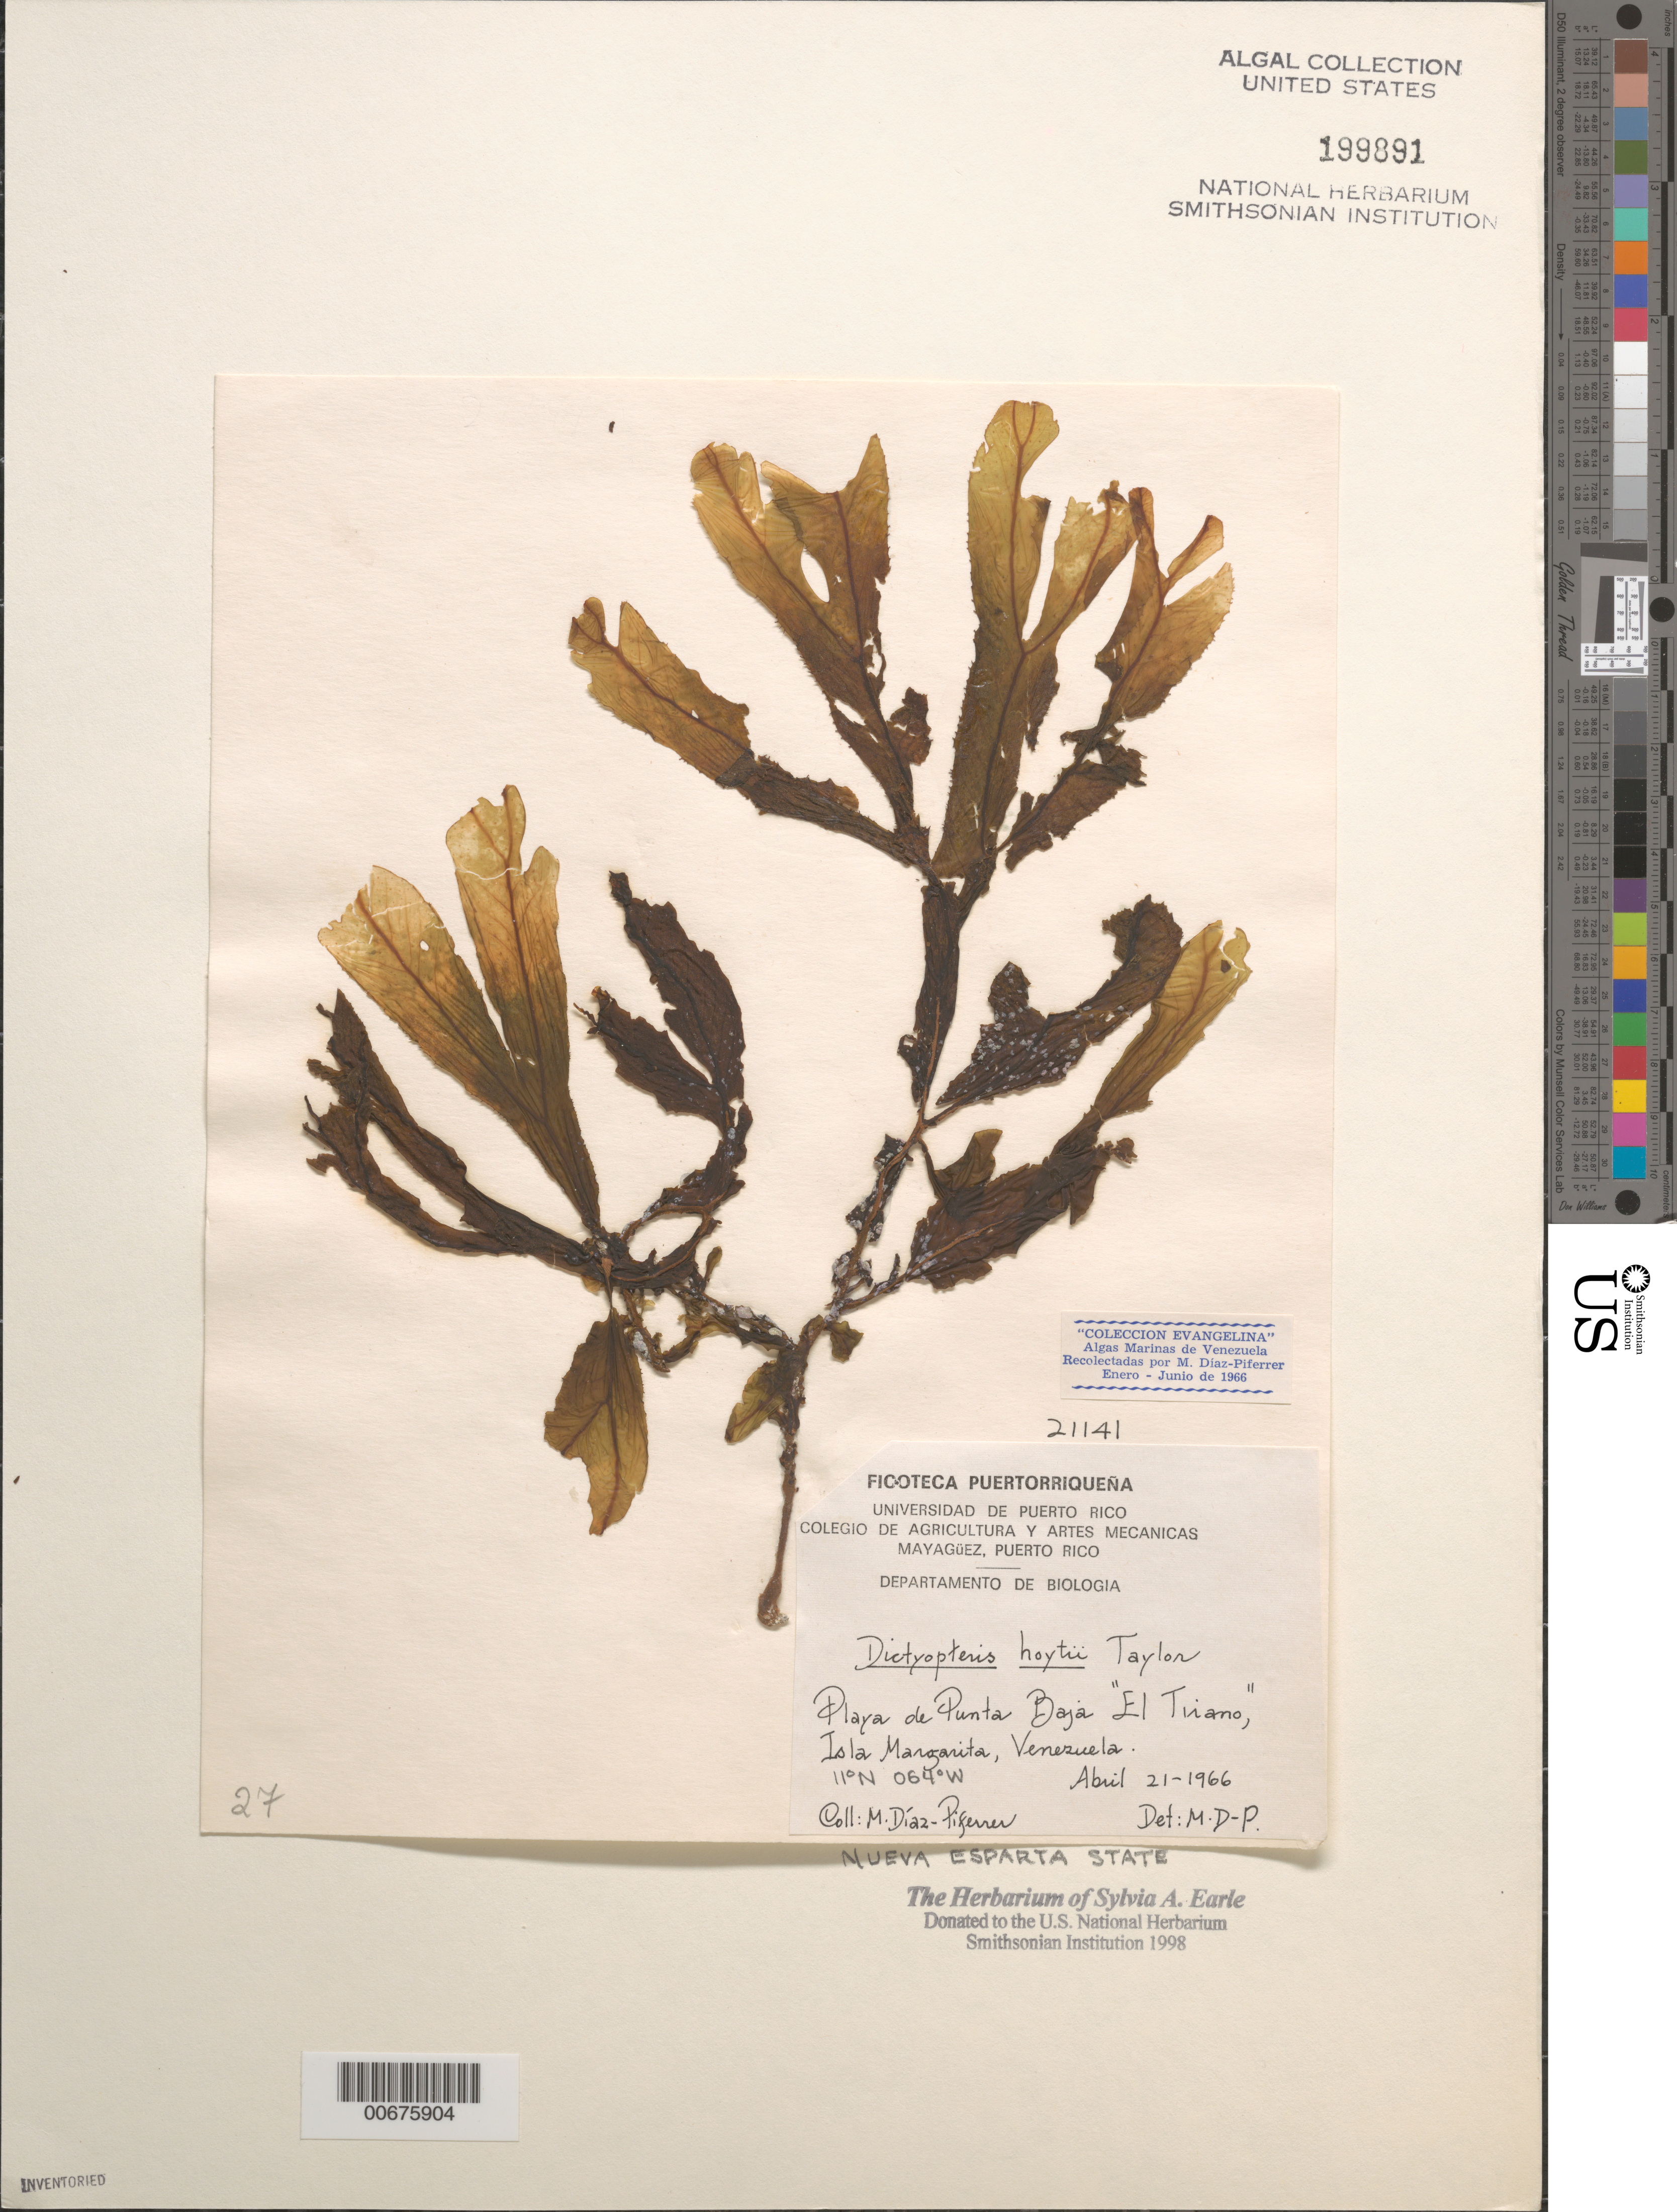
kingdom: Chromista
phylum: Ochrophyta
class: Phaeophyceae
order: Dictyotales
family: Dictyotaceae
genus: Dictyopteris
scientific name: Dictyopteris hoytii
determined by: Diaz-Piferrer, M.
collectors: M. Diaz-Piferrer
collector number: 21141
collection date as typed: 21 Apr 1966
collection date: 1966-04-21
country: Venezuela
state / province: Nueva Esparta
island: Margarita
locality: Playa de Punta Baja El Tirano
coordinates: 11 N, 64 W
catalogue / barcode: US 199891